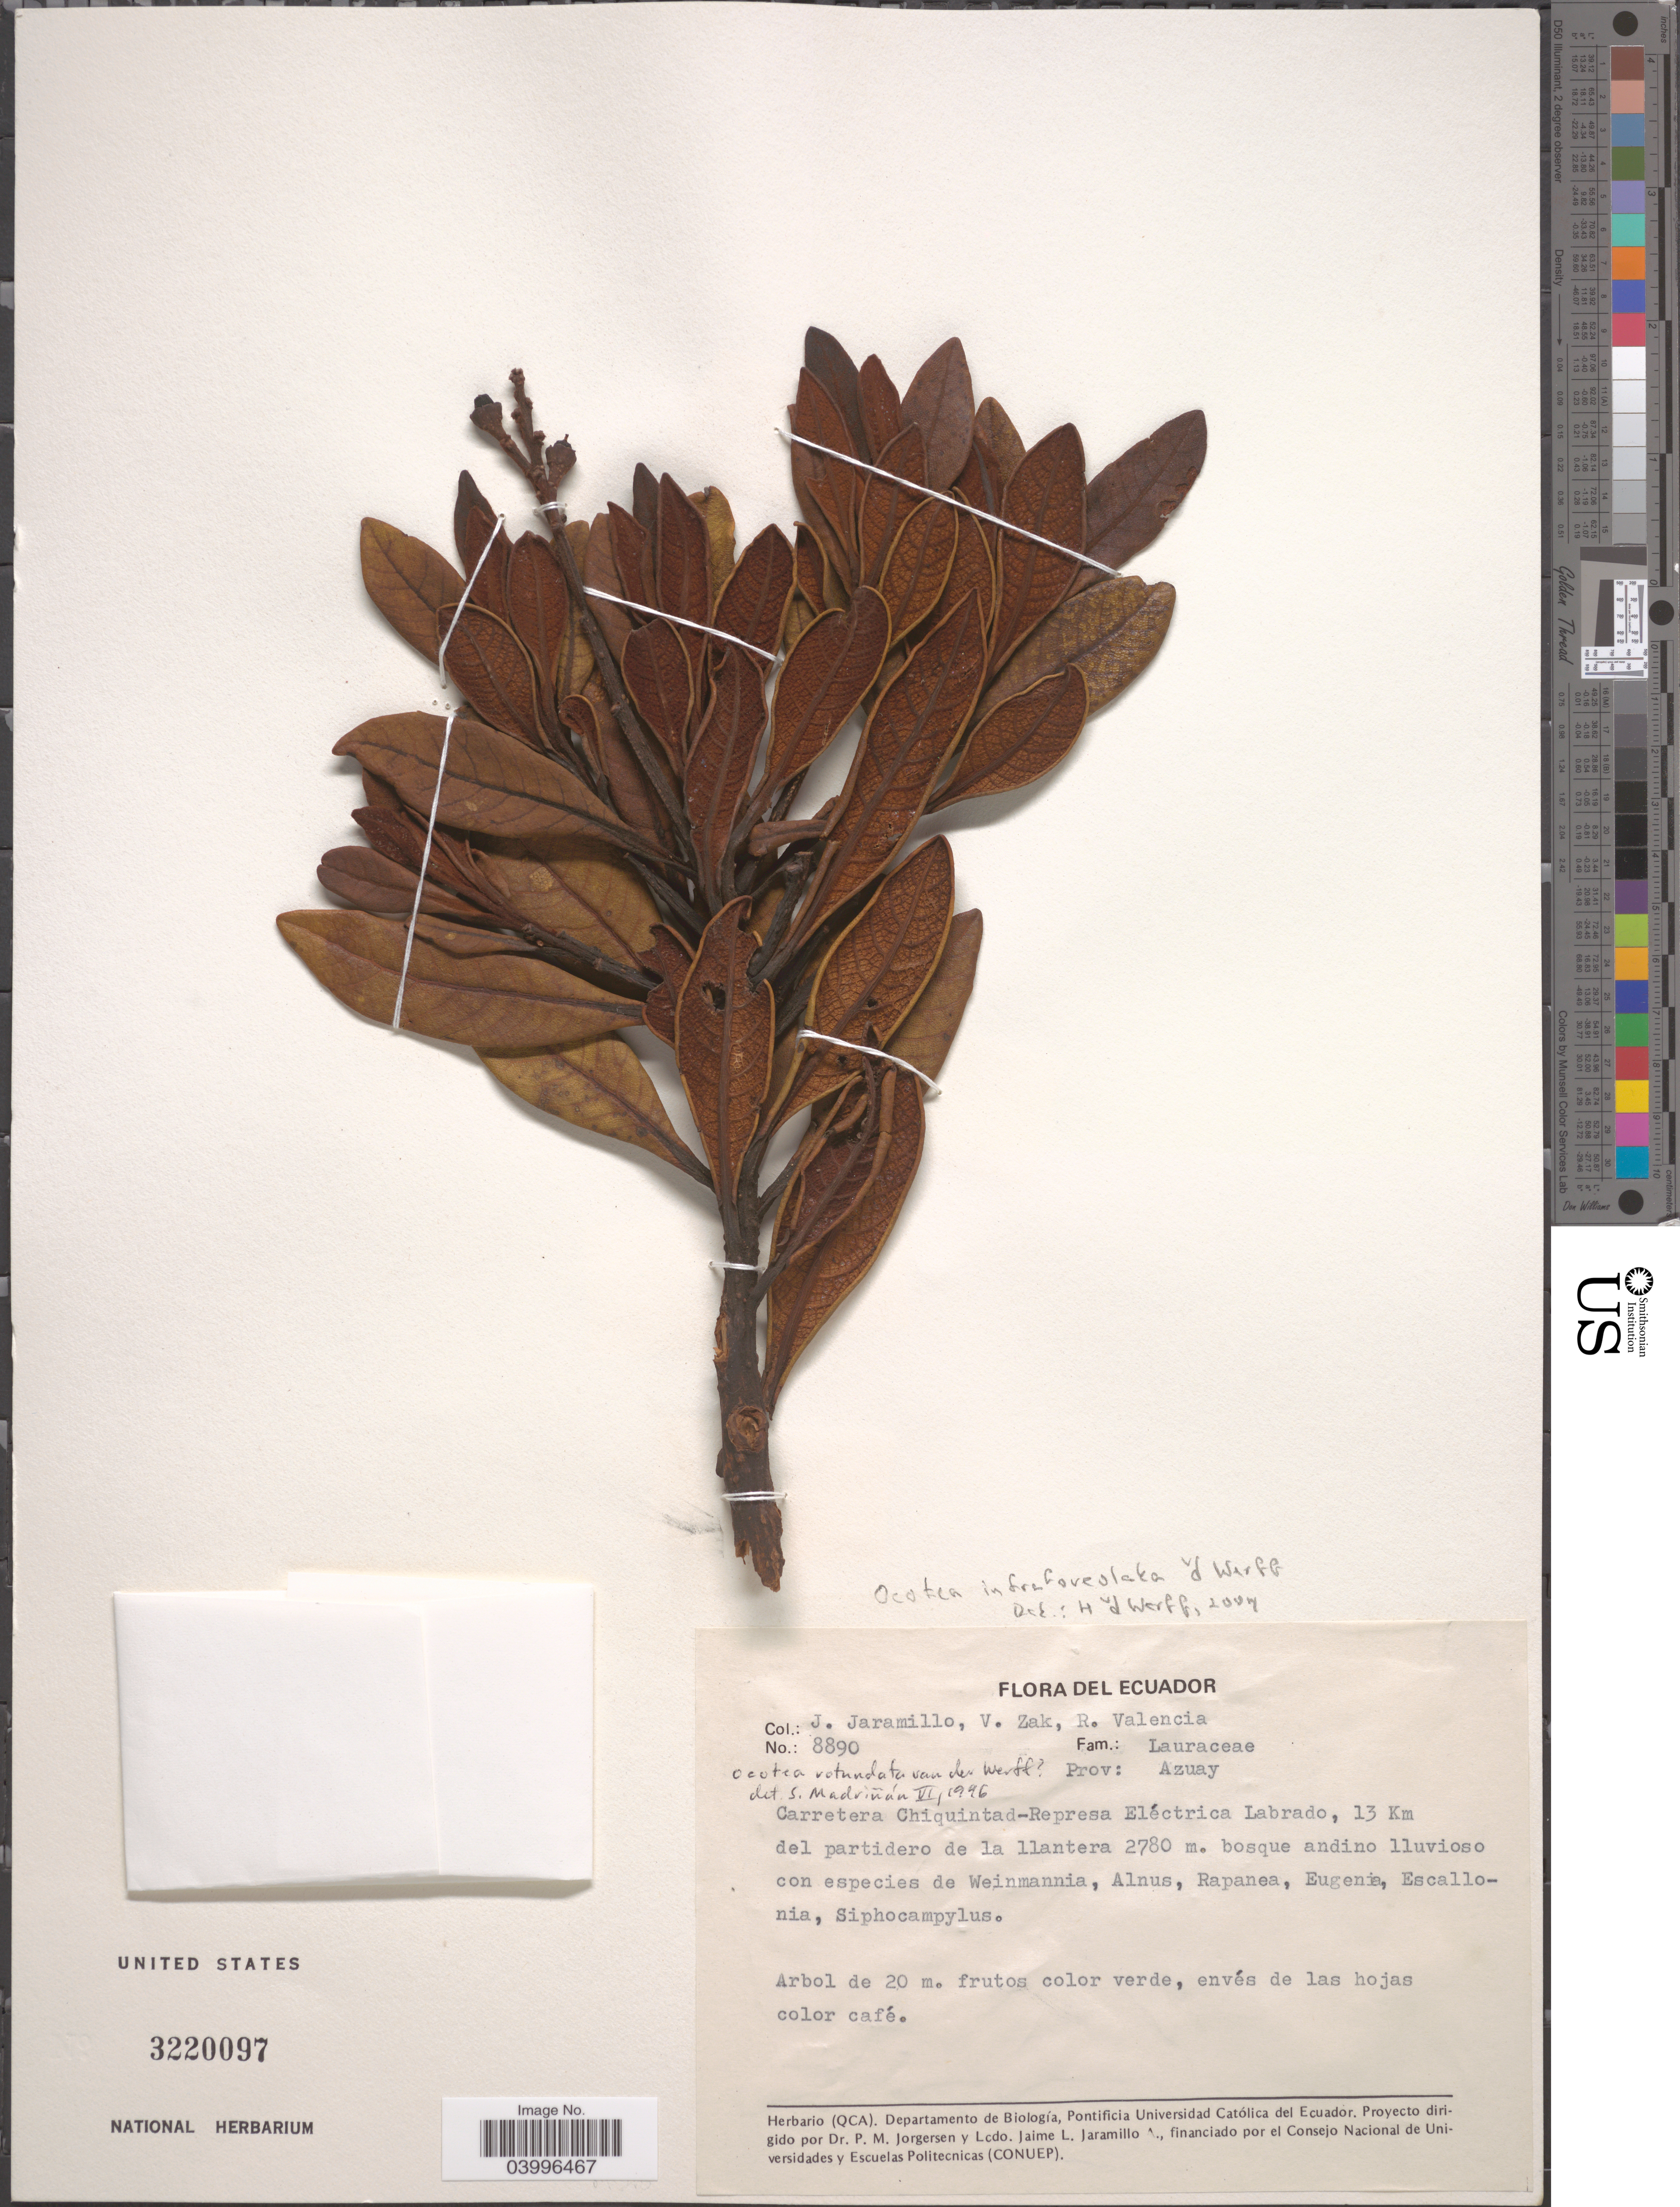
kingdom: Plantae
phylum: Tracheophyta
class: Magnoliopsida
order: Laurales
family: Lauraceae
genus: Ocotea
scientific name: Ocotea infrafoveolata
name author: van der Werff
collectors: J. Jaramillo, V. Zak & R. Valencia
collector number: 8890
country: Ecuador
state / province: Azuay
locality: Carretera Chiquintad-Represa Eléctrica Labrado, 13 Km del partidero de la llantera.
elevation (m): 2780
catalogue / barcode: US 3220097